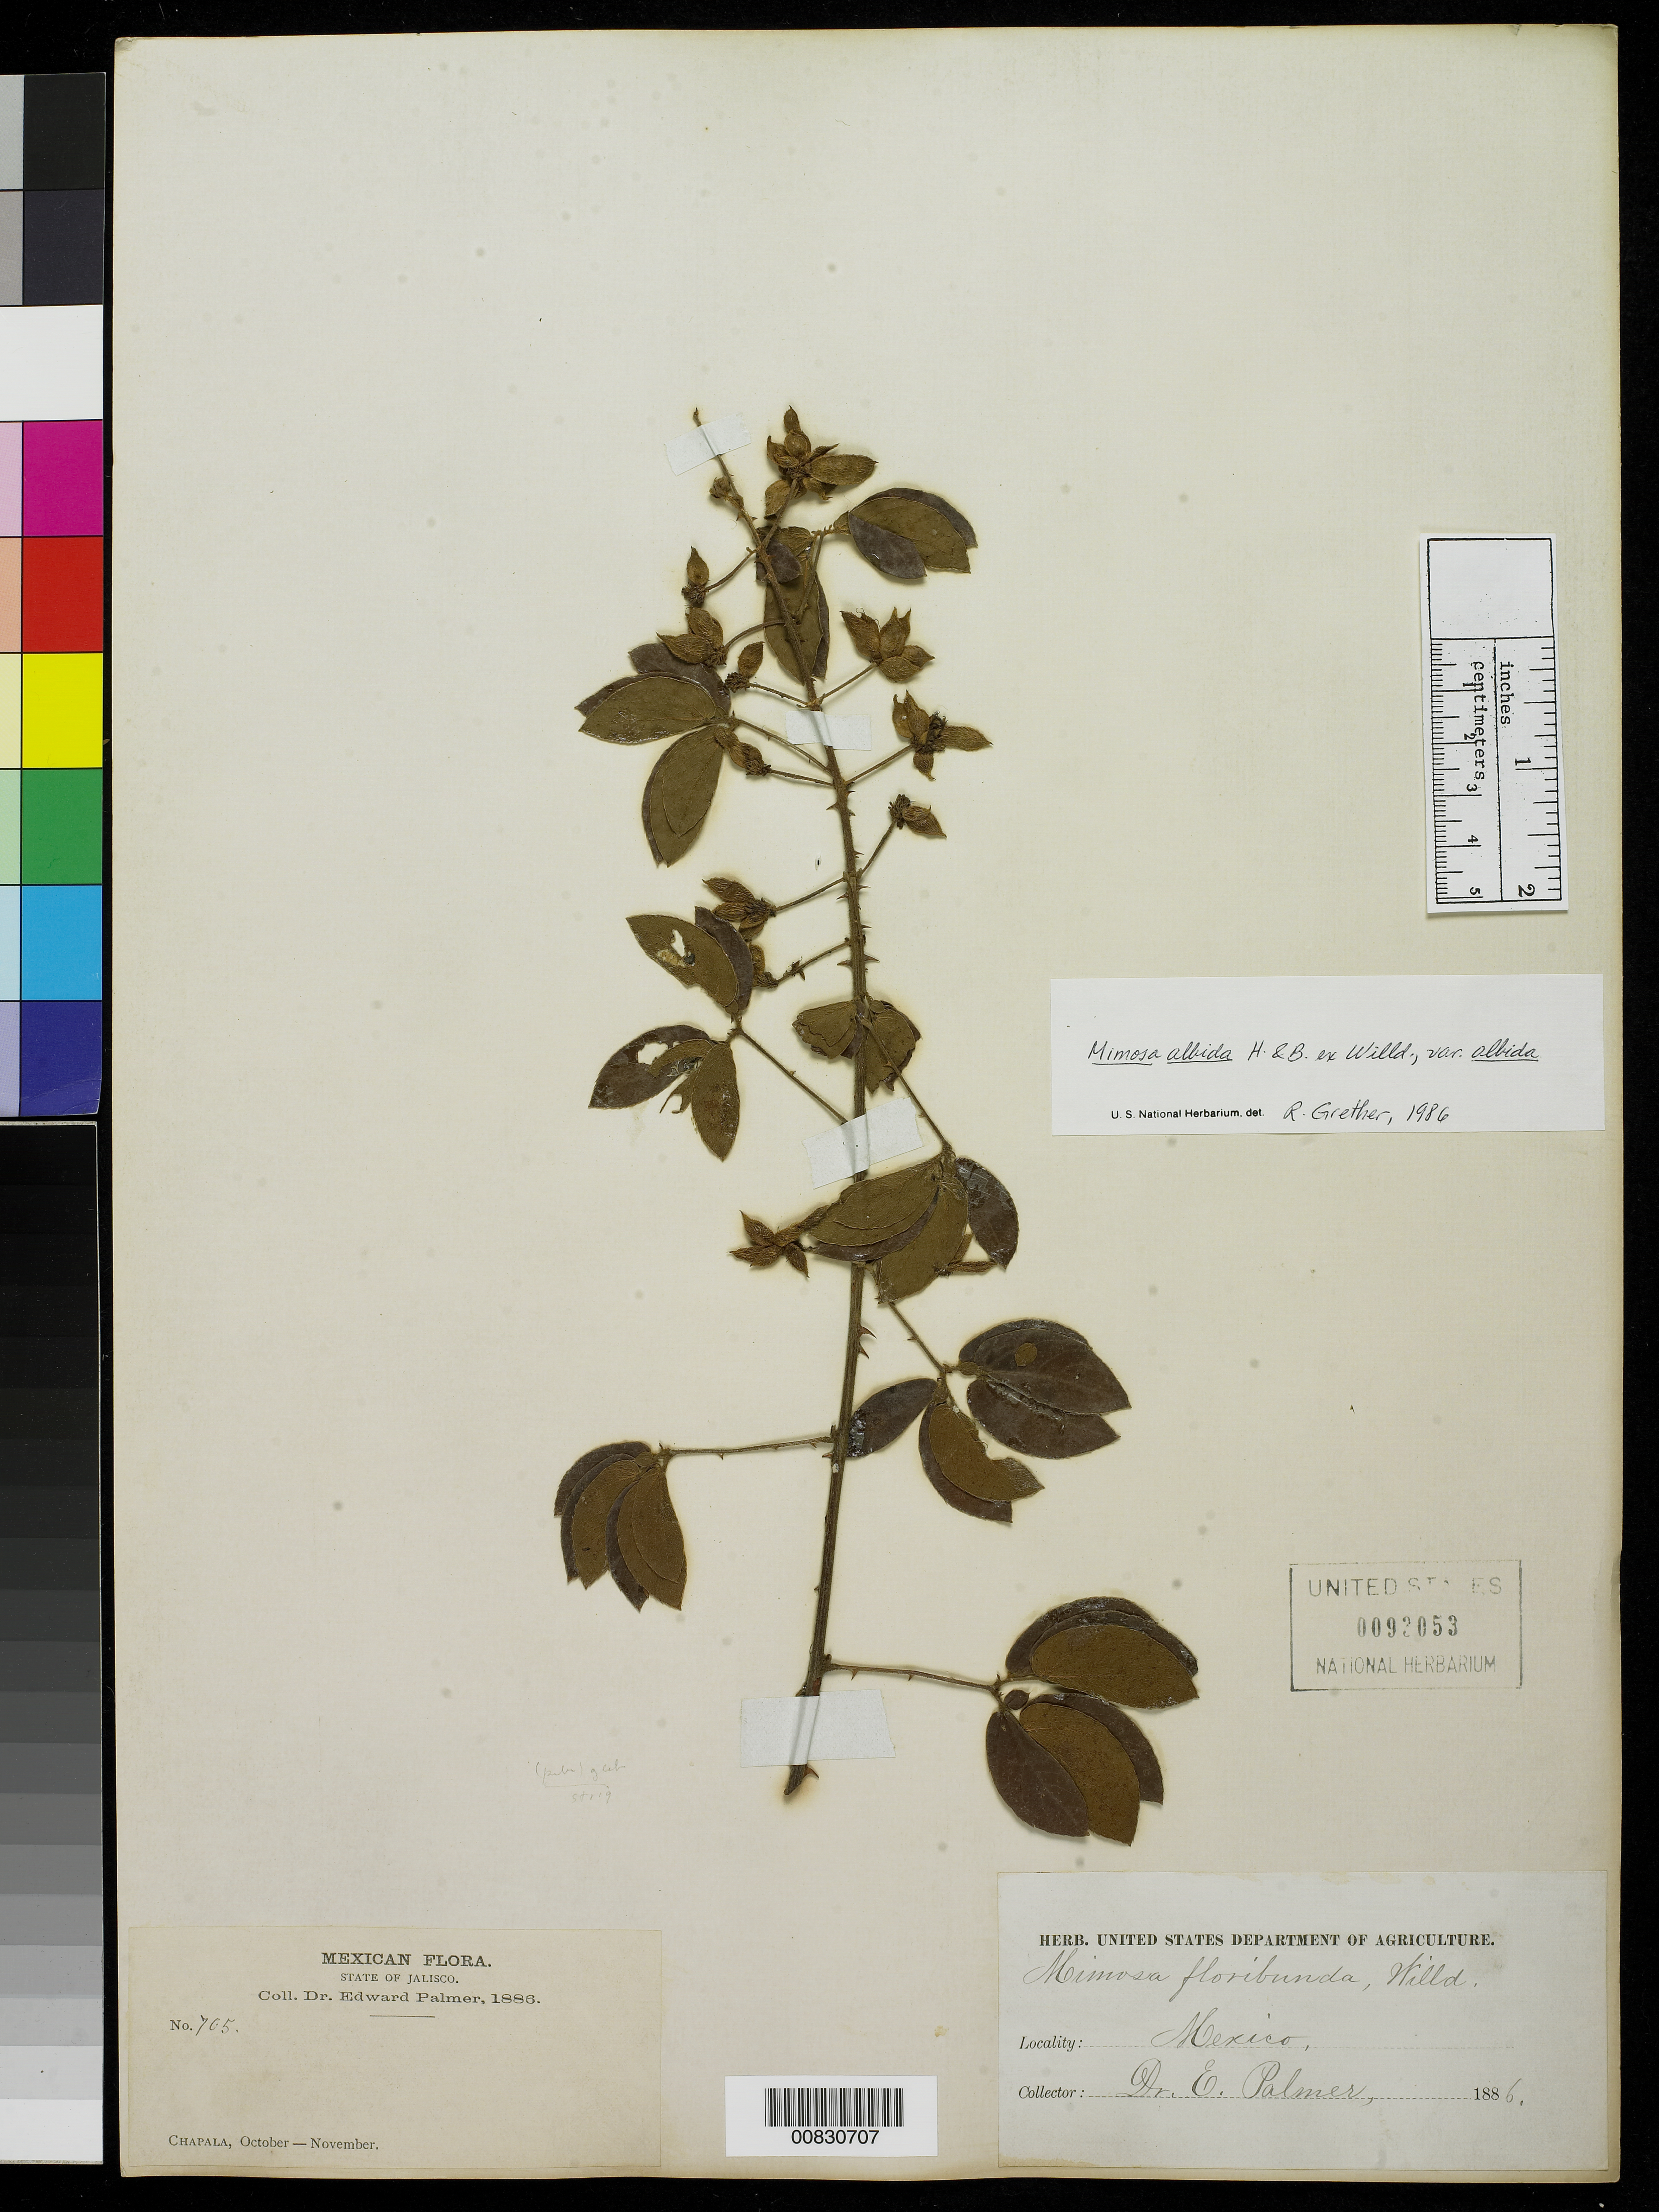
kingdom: Plantae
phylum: Tracheophyta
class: Magnoliopsida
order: Fabales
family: Fabaceae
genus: Mimosa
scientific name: Mimosa albida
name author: Humb. & Bonpl. ex Willd.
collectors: E. Palmer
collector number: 705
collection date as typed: Oct 1886 to -- Nov 1886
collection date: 1886-10/1886-11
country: Mexico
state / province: Jalisco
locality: Chapala, Jalisco.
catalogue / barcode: US 93053